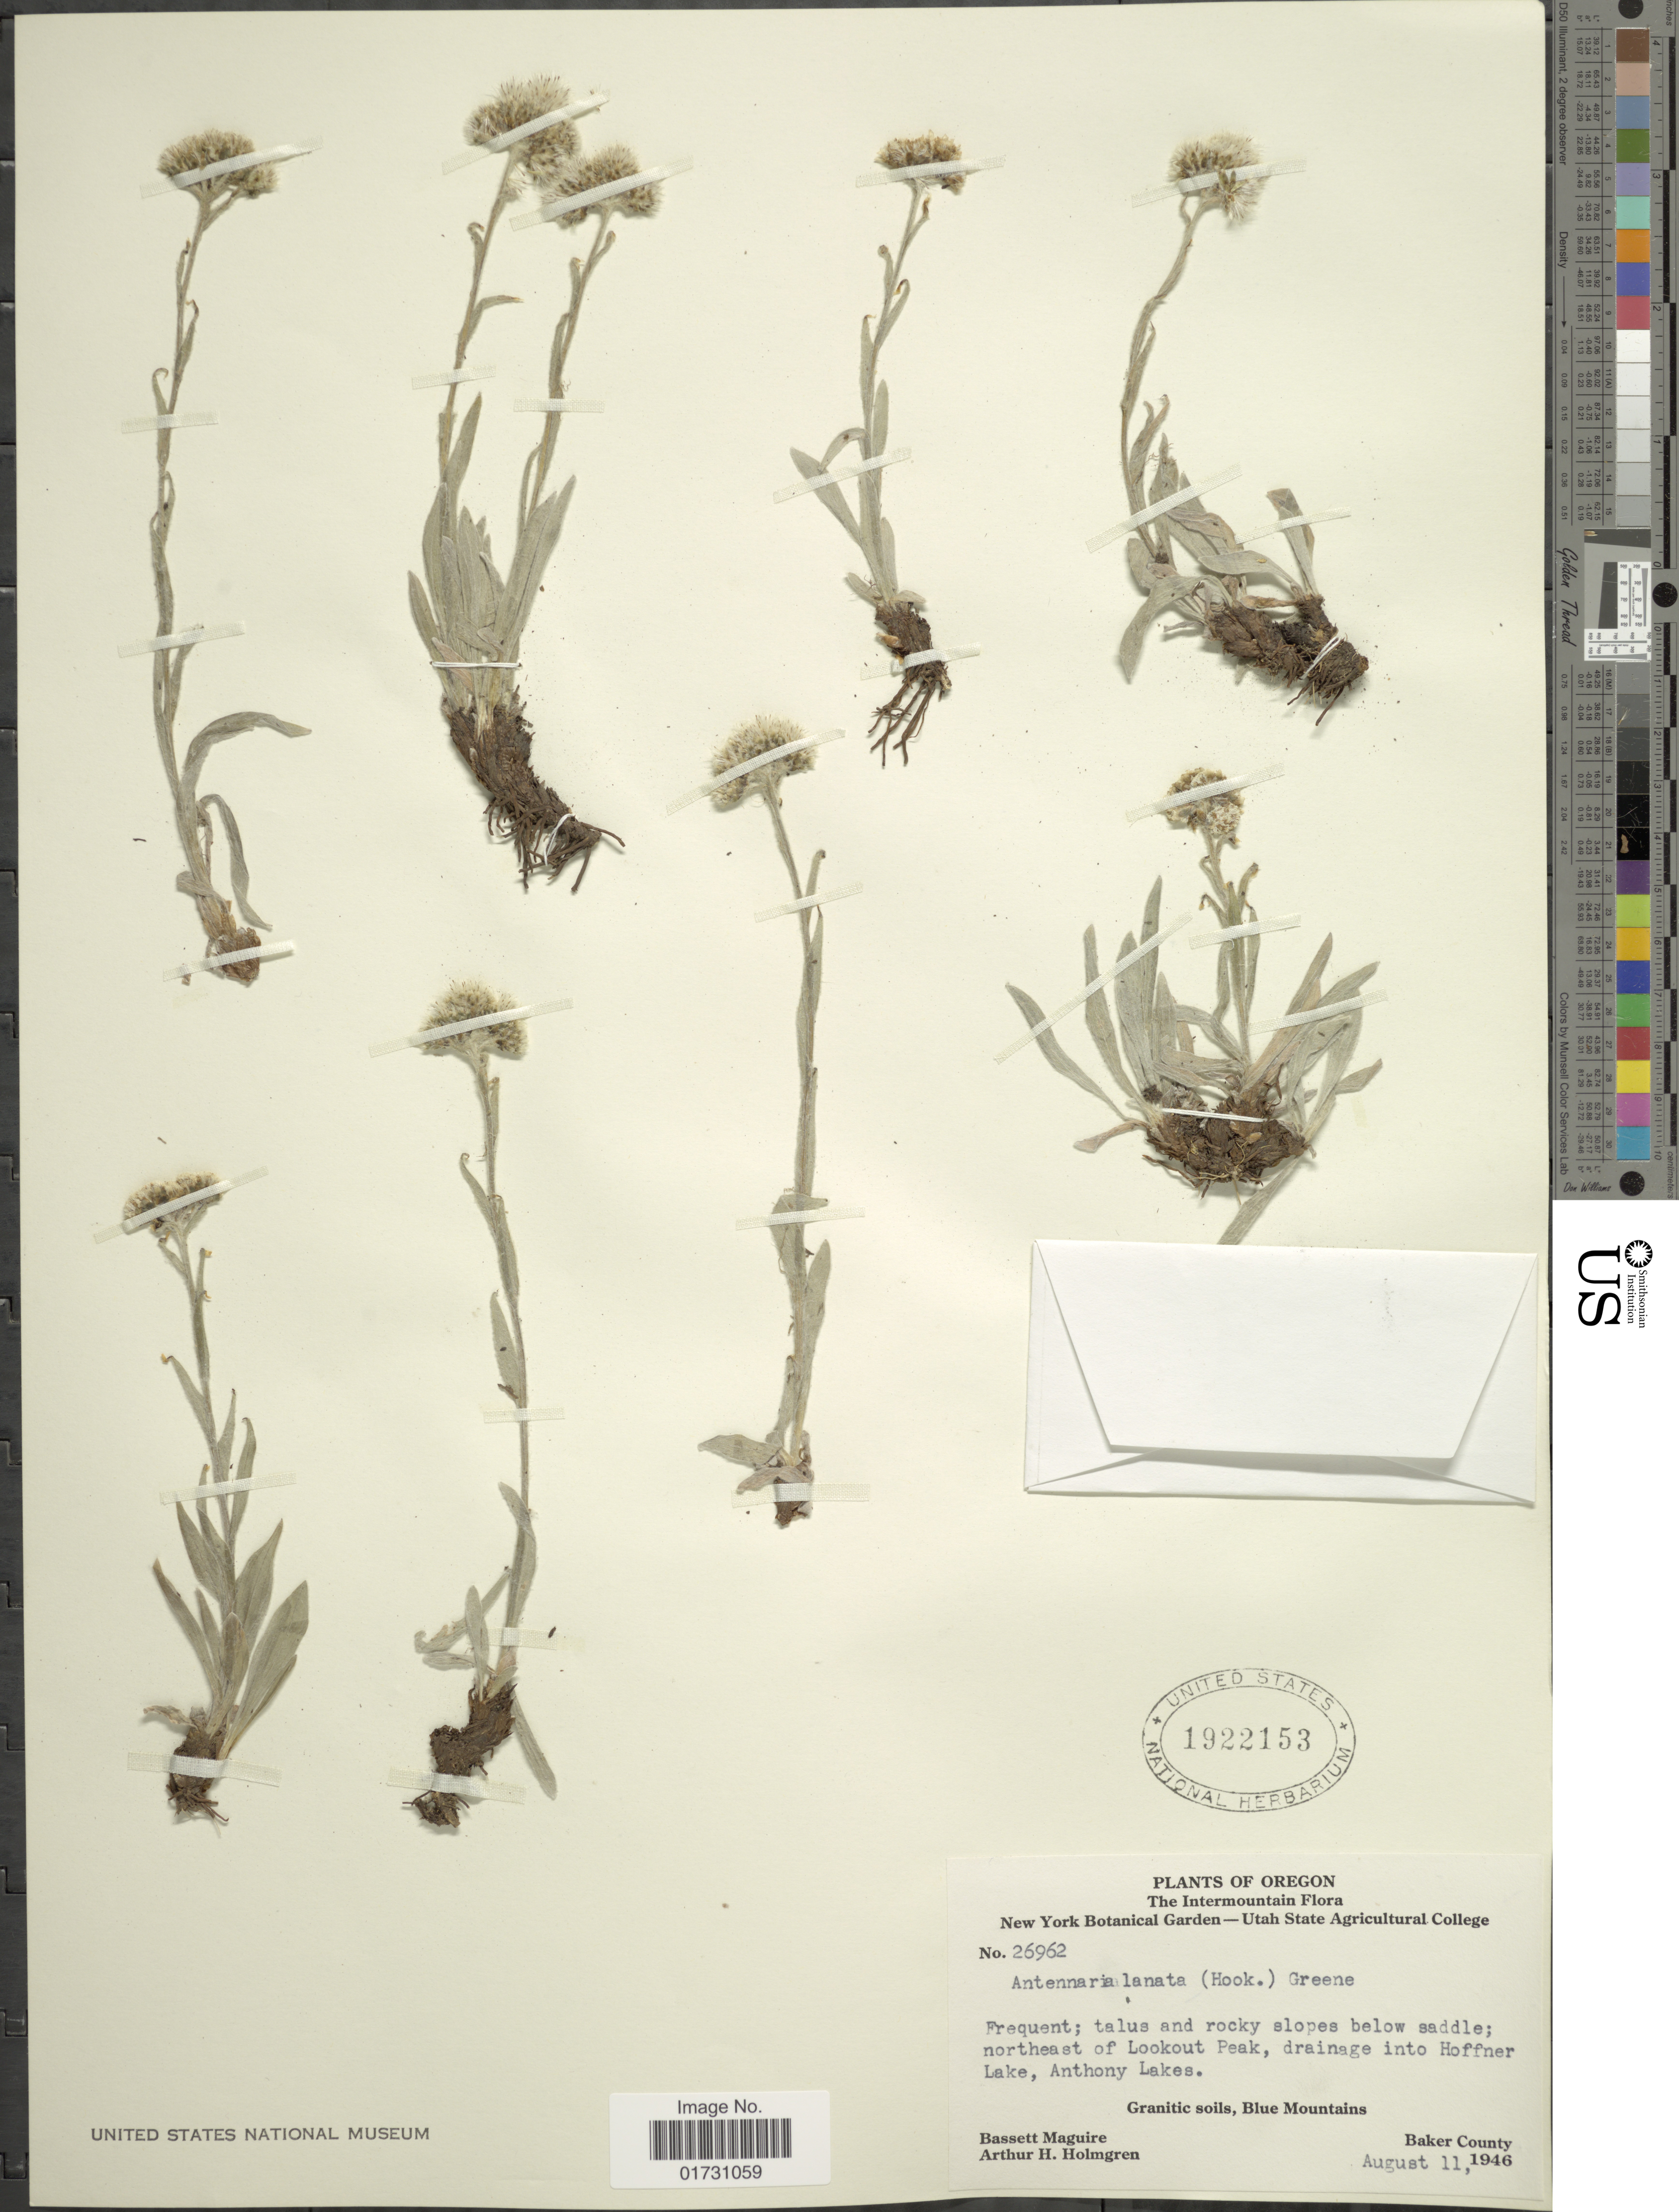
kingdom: Plantae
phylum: Tracheophyta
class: Magnoliopsida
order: Asterales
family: Asteraceae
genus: Antennaria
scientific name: Antennaria lanata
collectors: B. Maguire & A. H. Holmgren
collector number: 26962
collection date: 1946-08-11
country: United States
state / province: Oregon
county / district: Baker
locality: The Intermountain, Northeast of Lookout Peak, drainage into Hoffner Lake, Anthony Lakes, Granitic soils, Blue Mountains, Baker County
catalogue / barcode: US 1922153